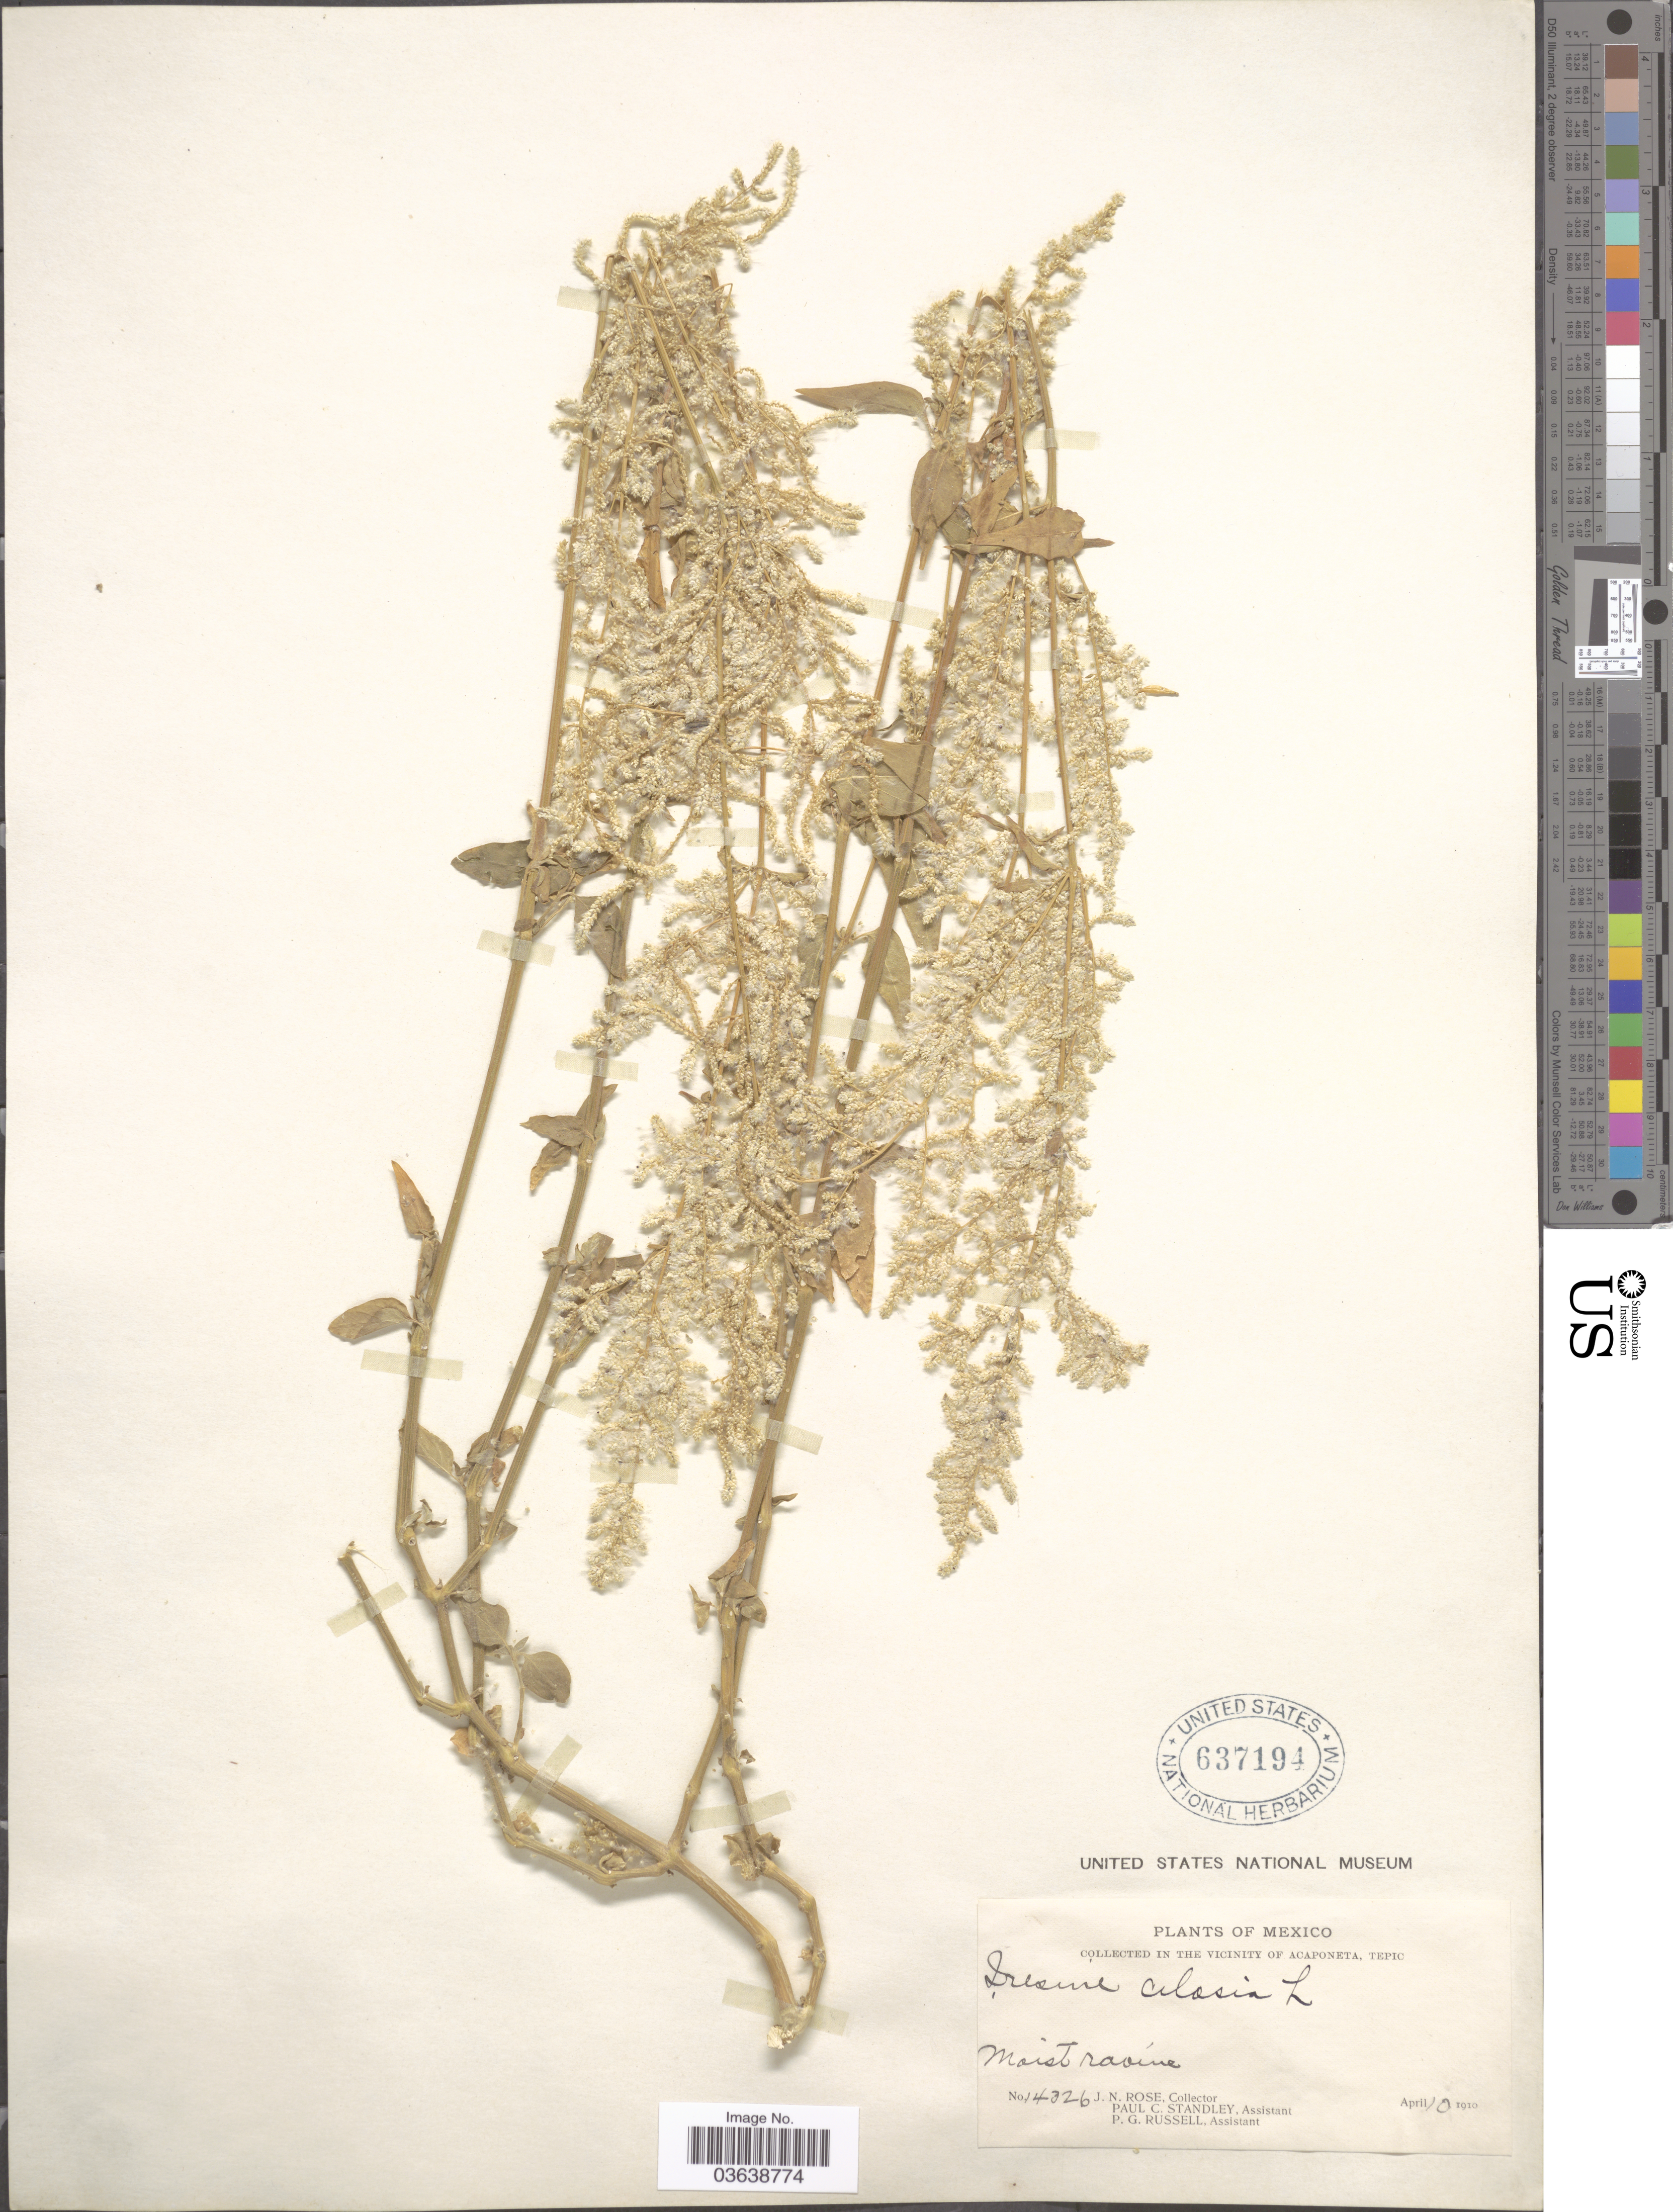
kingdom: Plantae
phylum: Tracheophyta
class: Magnoliopsida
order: Caryophyllales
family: Amaranthaceae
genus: Iresine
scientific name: Iresine celosia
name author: L.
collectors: J. N. Rose, P. C. Standley & P. G. Russell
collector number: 14326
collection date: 1910-04-10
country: Mexico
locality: In the vicinity of Acaponeta, Tepic.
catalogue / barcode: US 637194